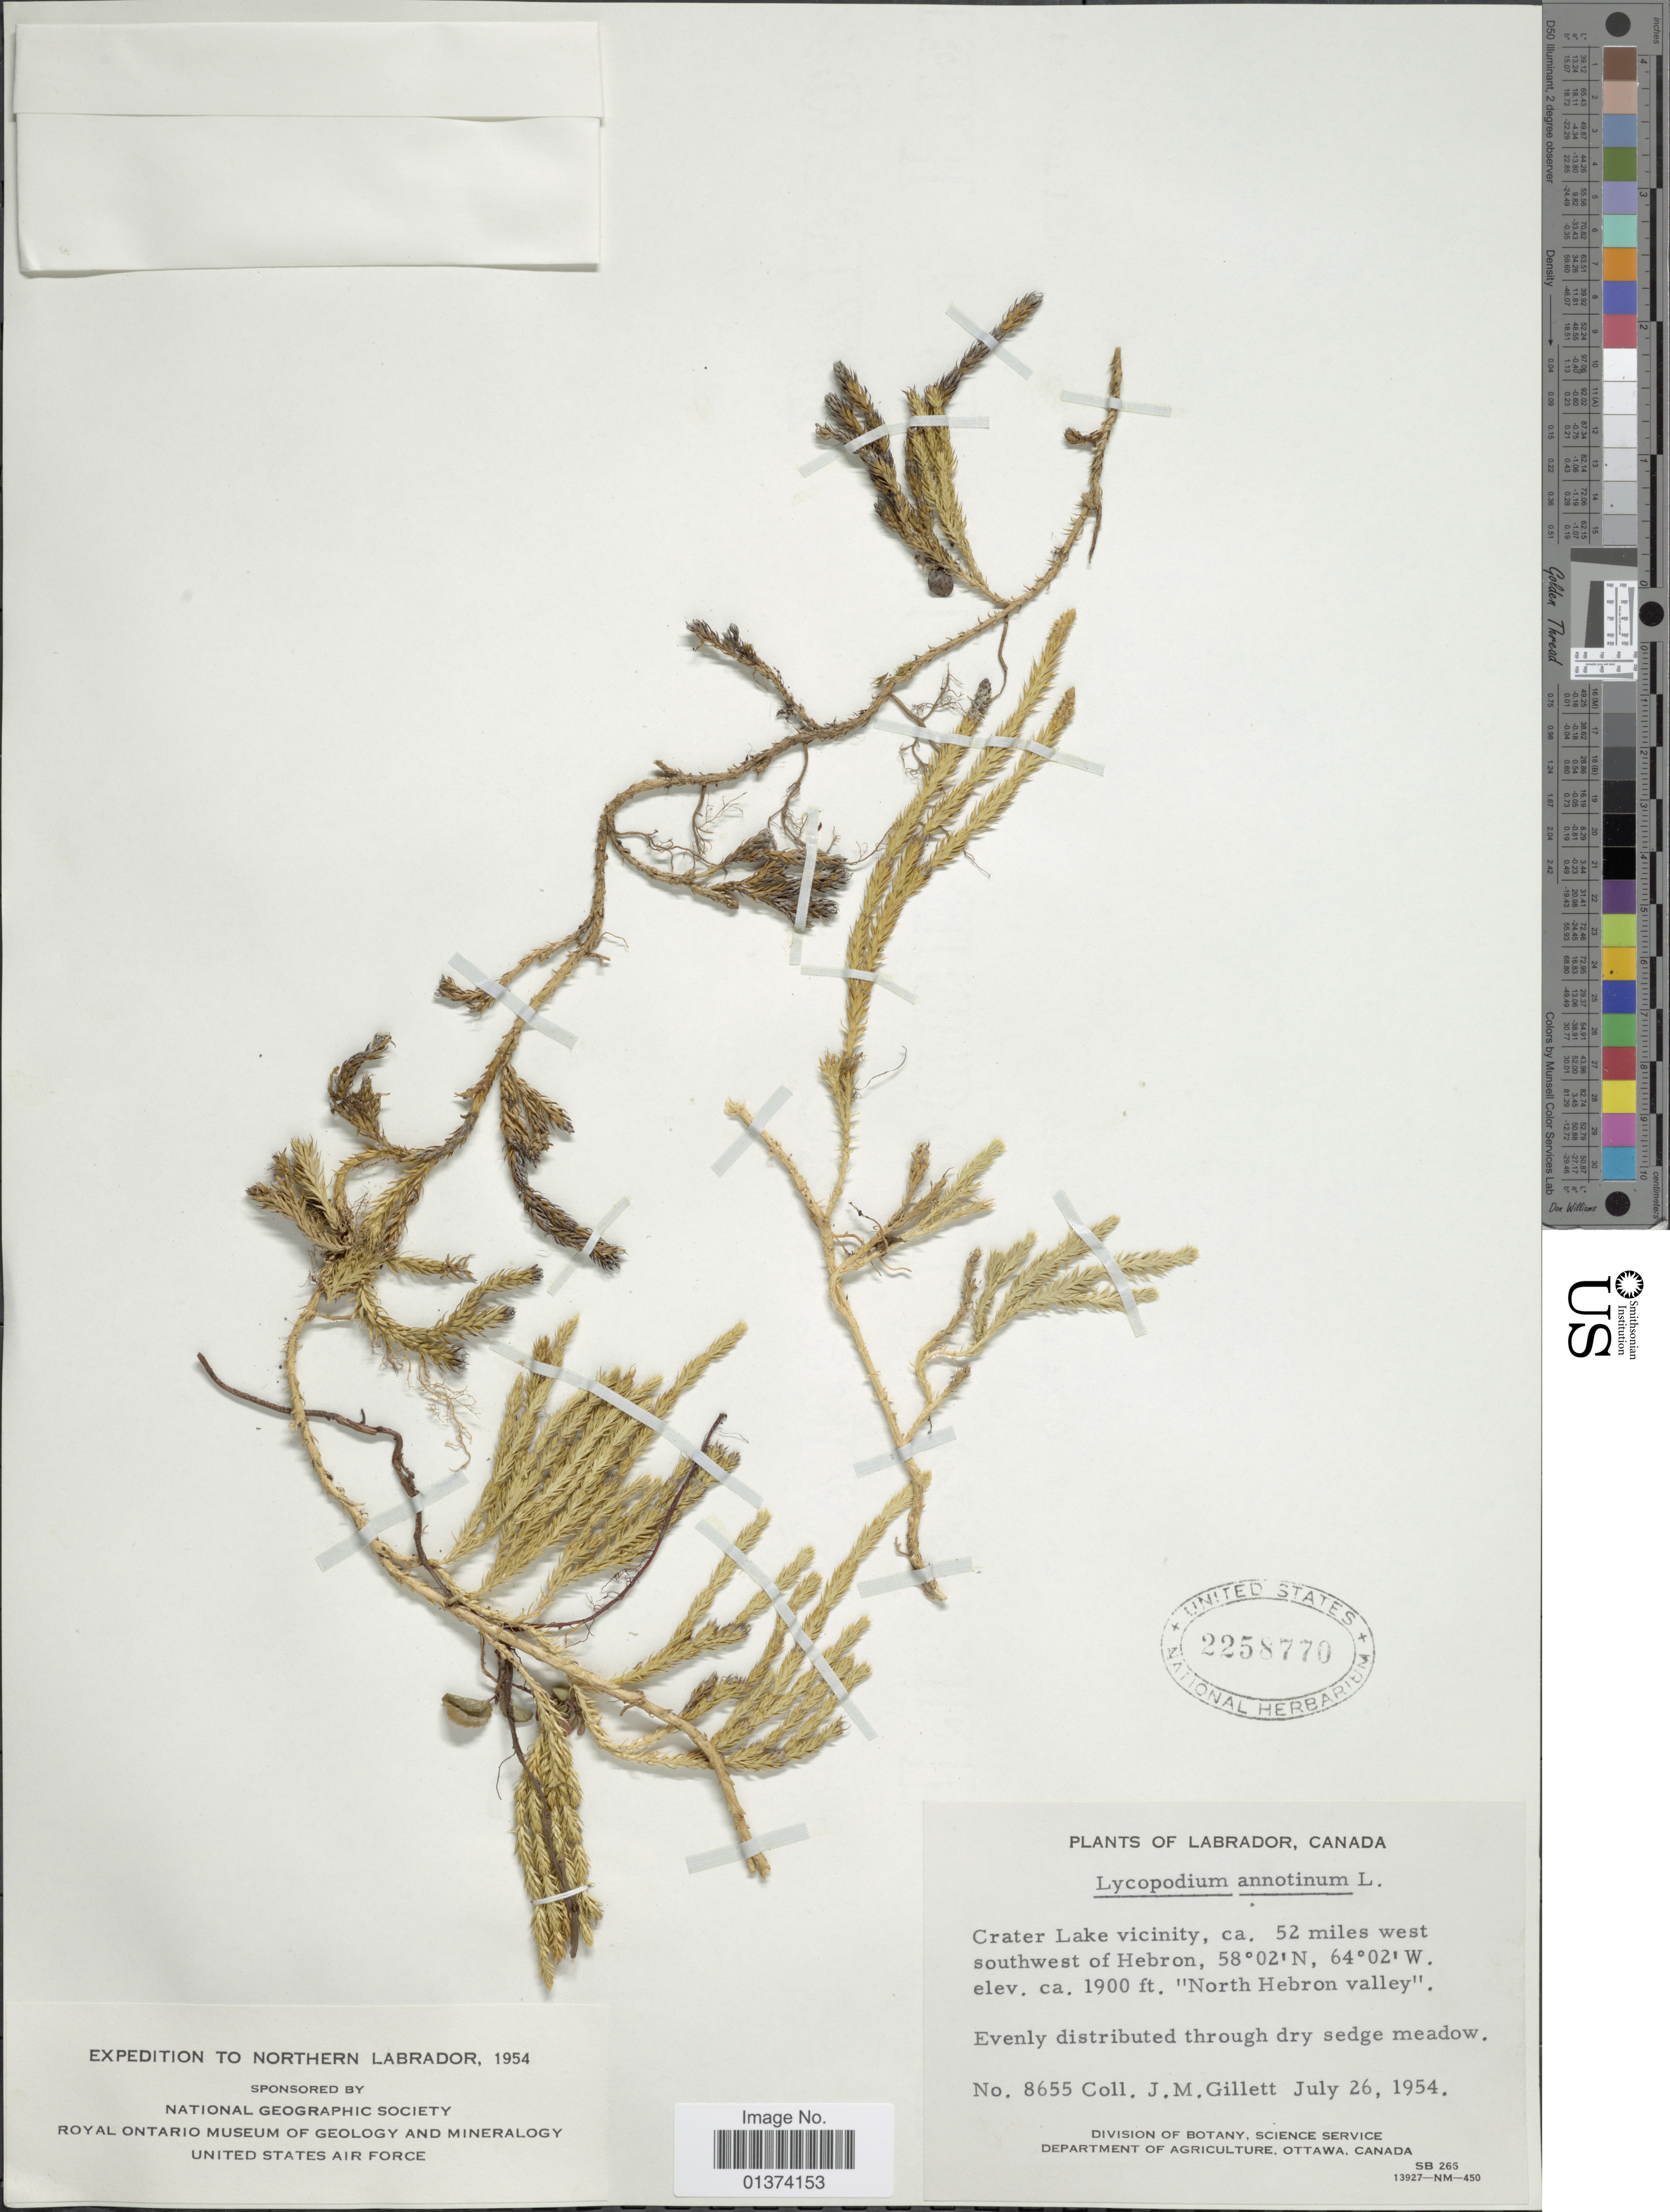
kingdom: Plantae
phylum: Tracheophyta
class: Lycopodiopsida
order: Lycopodiales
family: Lycopodiaceae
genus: Spinulum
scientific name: Spinulum annotinum subsp. annotinum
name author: (L.) A. Haines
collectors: J. M. Gillett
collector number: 8655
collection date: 1954-07-26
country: Canada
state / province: Newfoundland and Labrador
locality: Labrador, Crater Lake Vicinity, ca. 52 miles west southwest of Hebron, 'North Hebron'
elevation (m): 579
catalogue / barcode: US 2258770